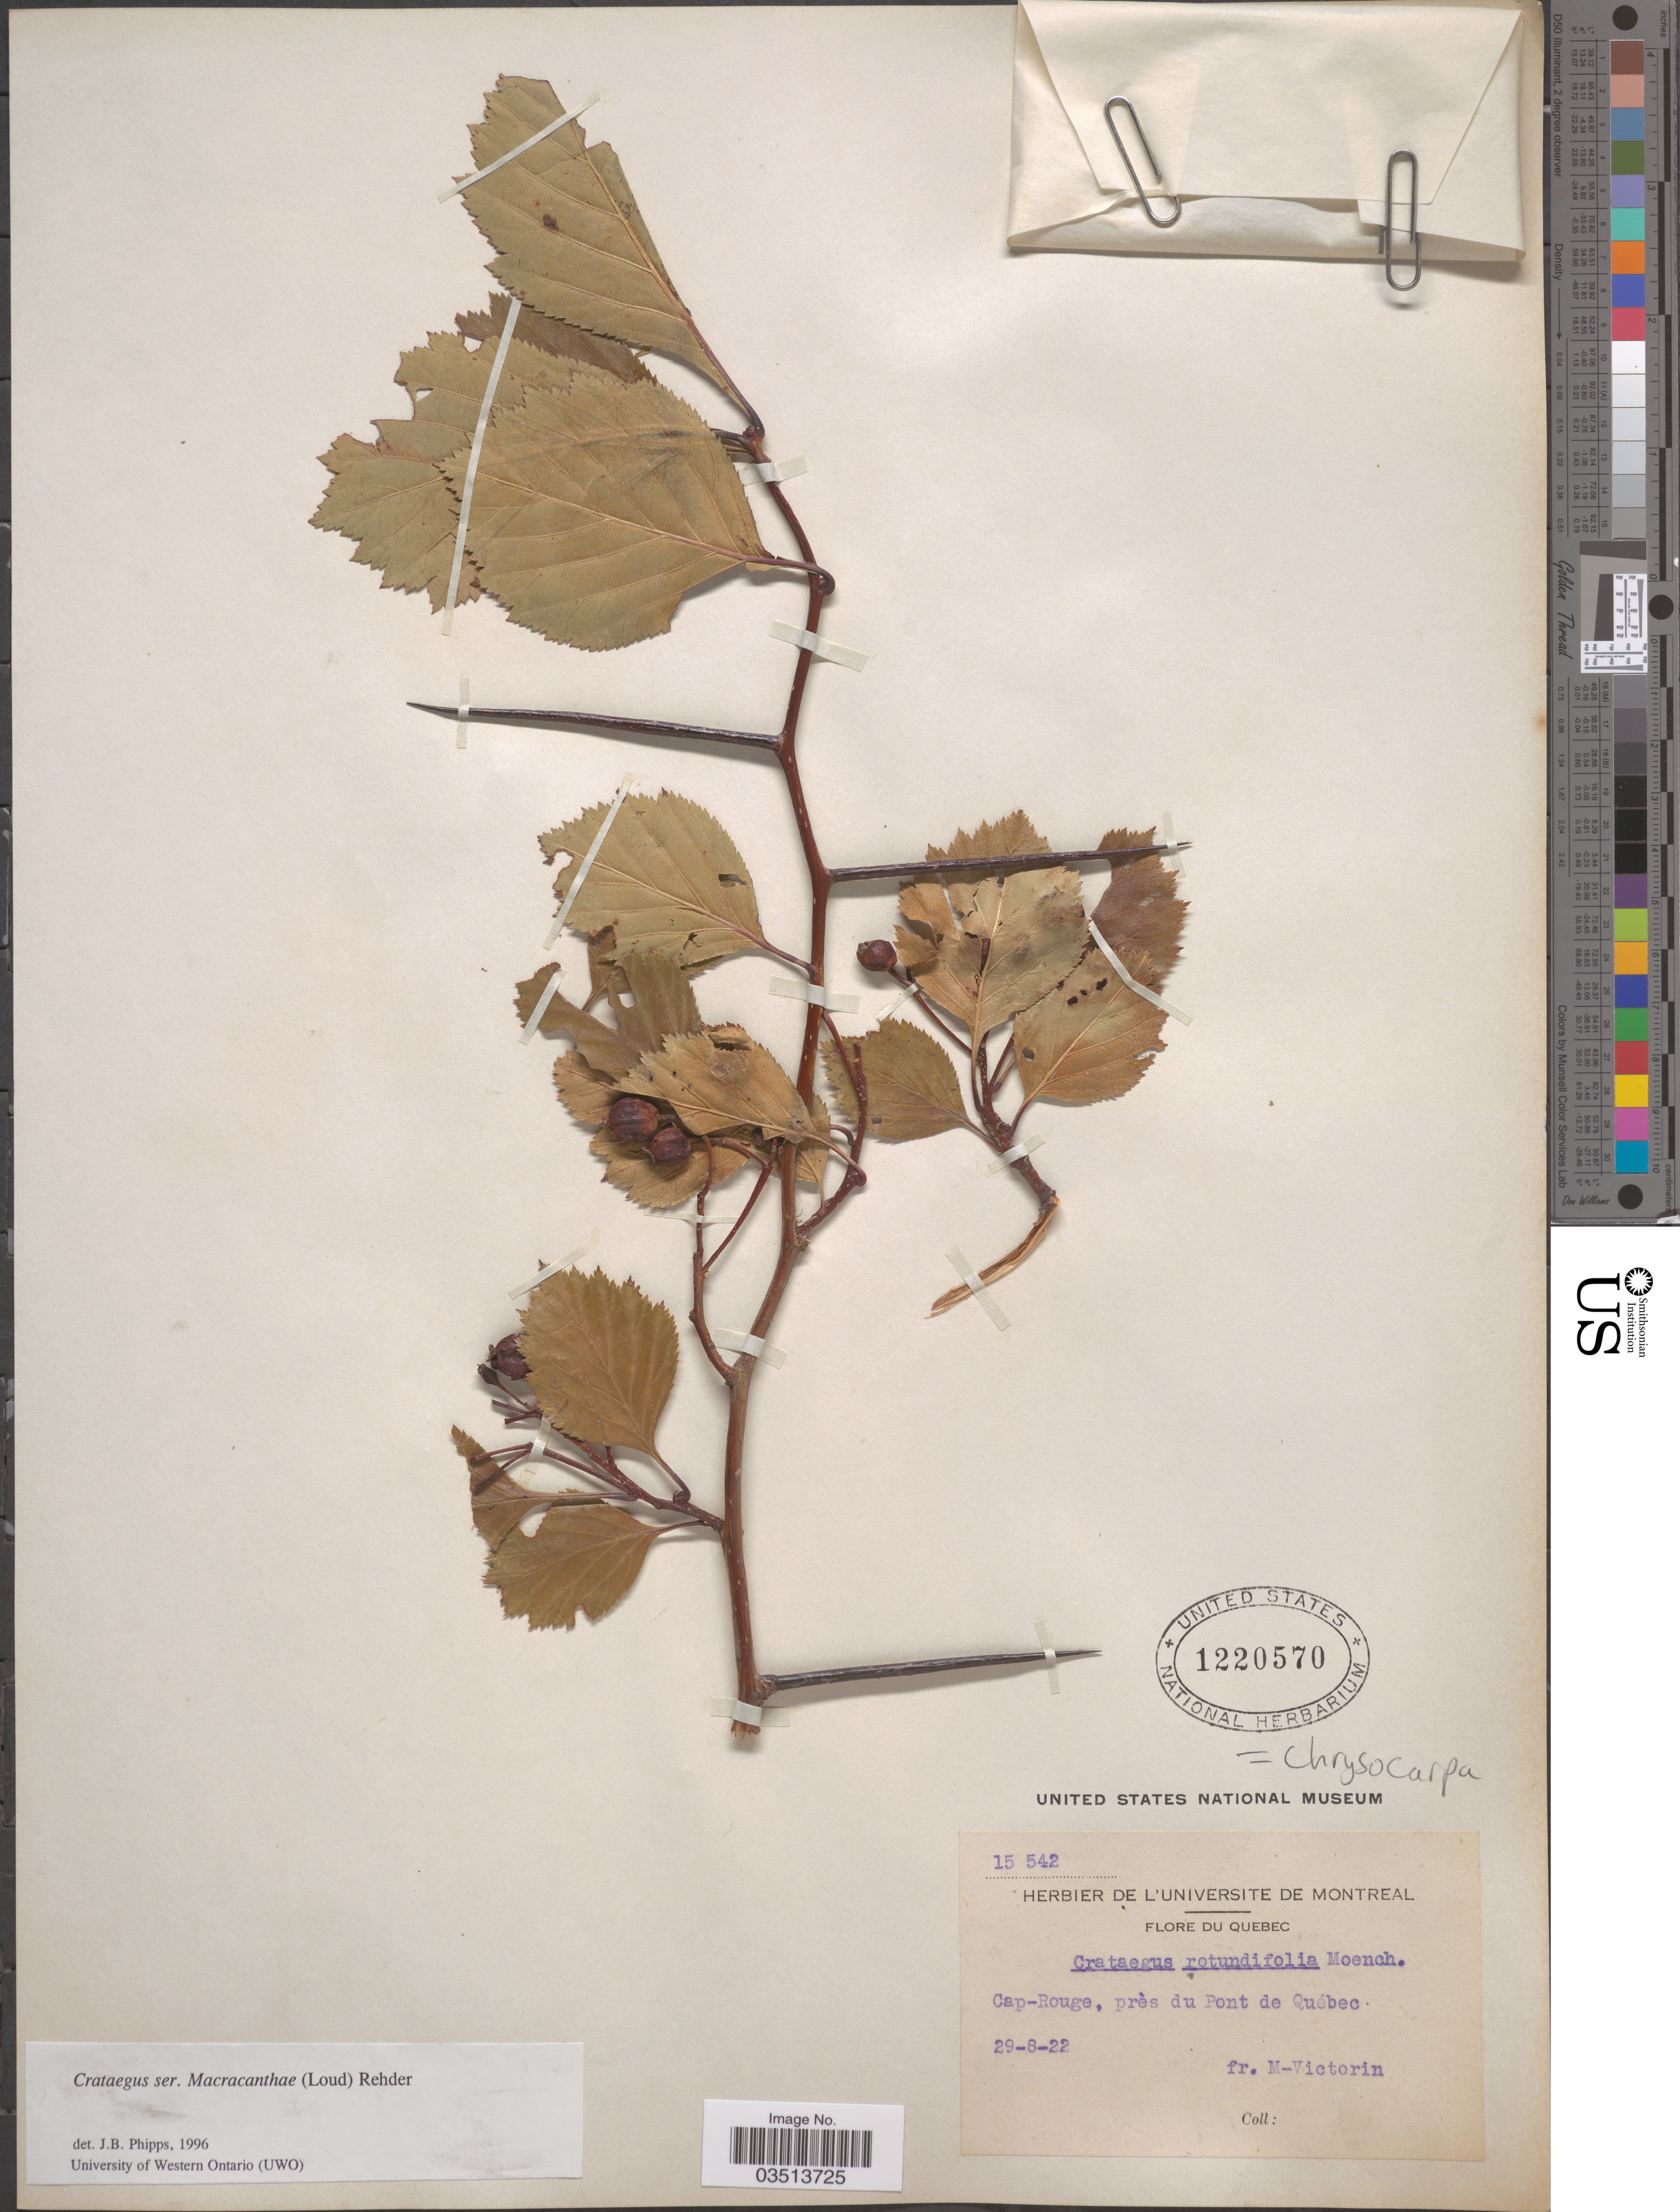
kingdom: Plantae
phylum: Tracheophyta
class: Magnoliopsida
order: Rosales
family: Rosaceae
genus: Crataegus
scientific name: Crataegus chrysocarpa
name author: Ashe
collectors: Fr. Marie-Victorin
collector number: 15542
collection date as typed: Transcribed d/m/y: 29/8/22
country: Canada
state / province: Quebec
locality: Cap-Rouge, près du Pont de Québec.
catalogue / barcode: US 1220570